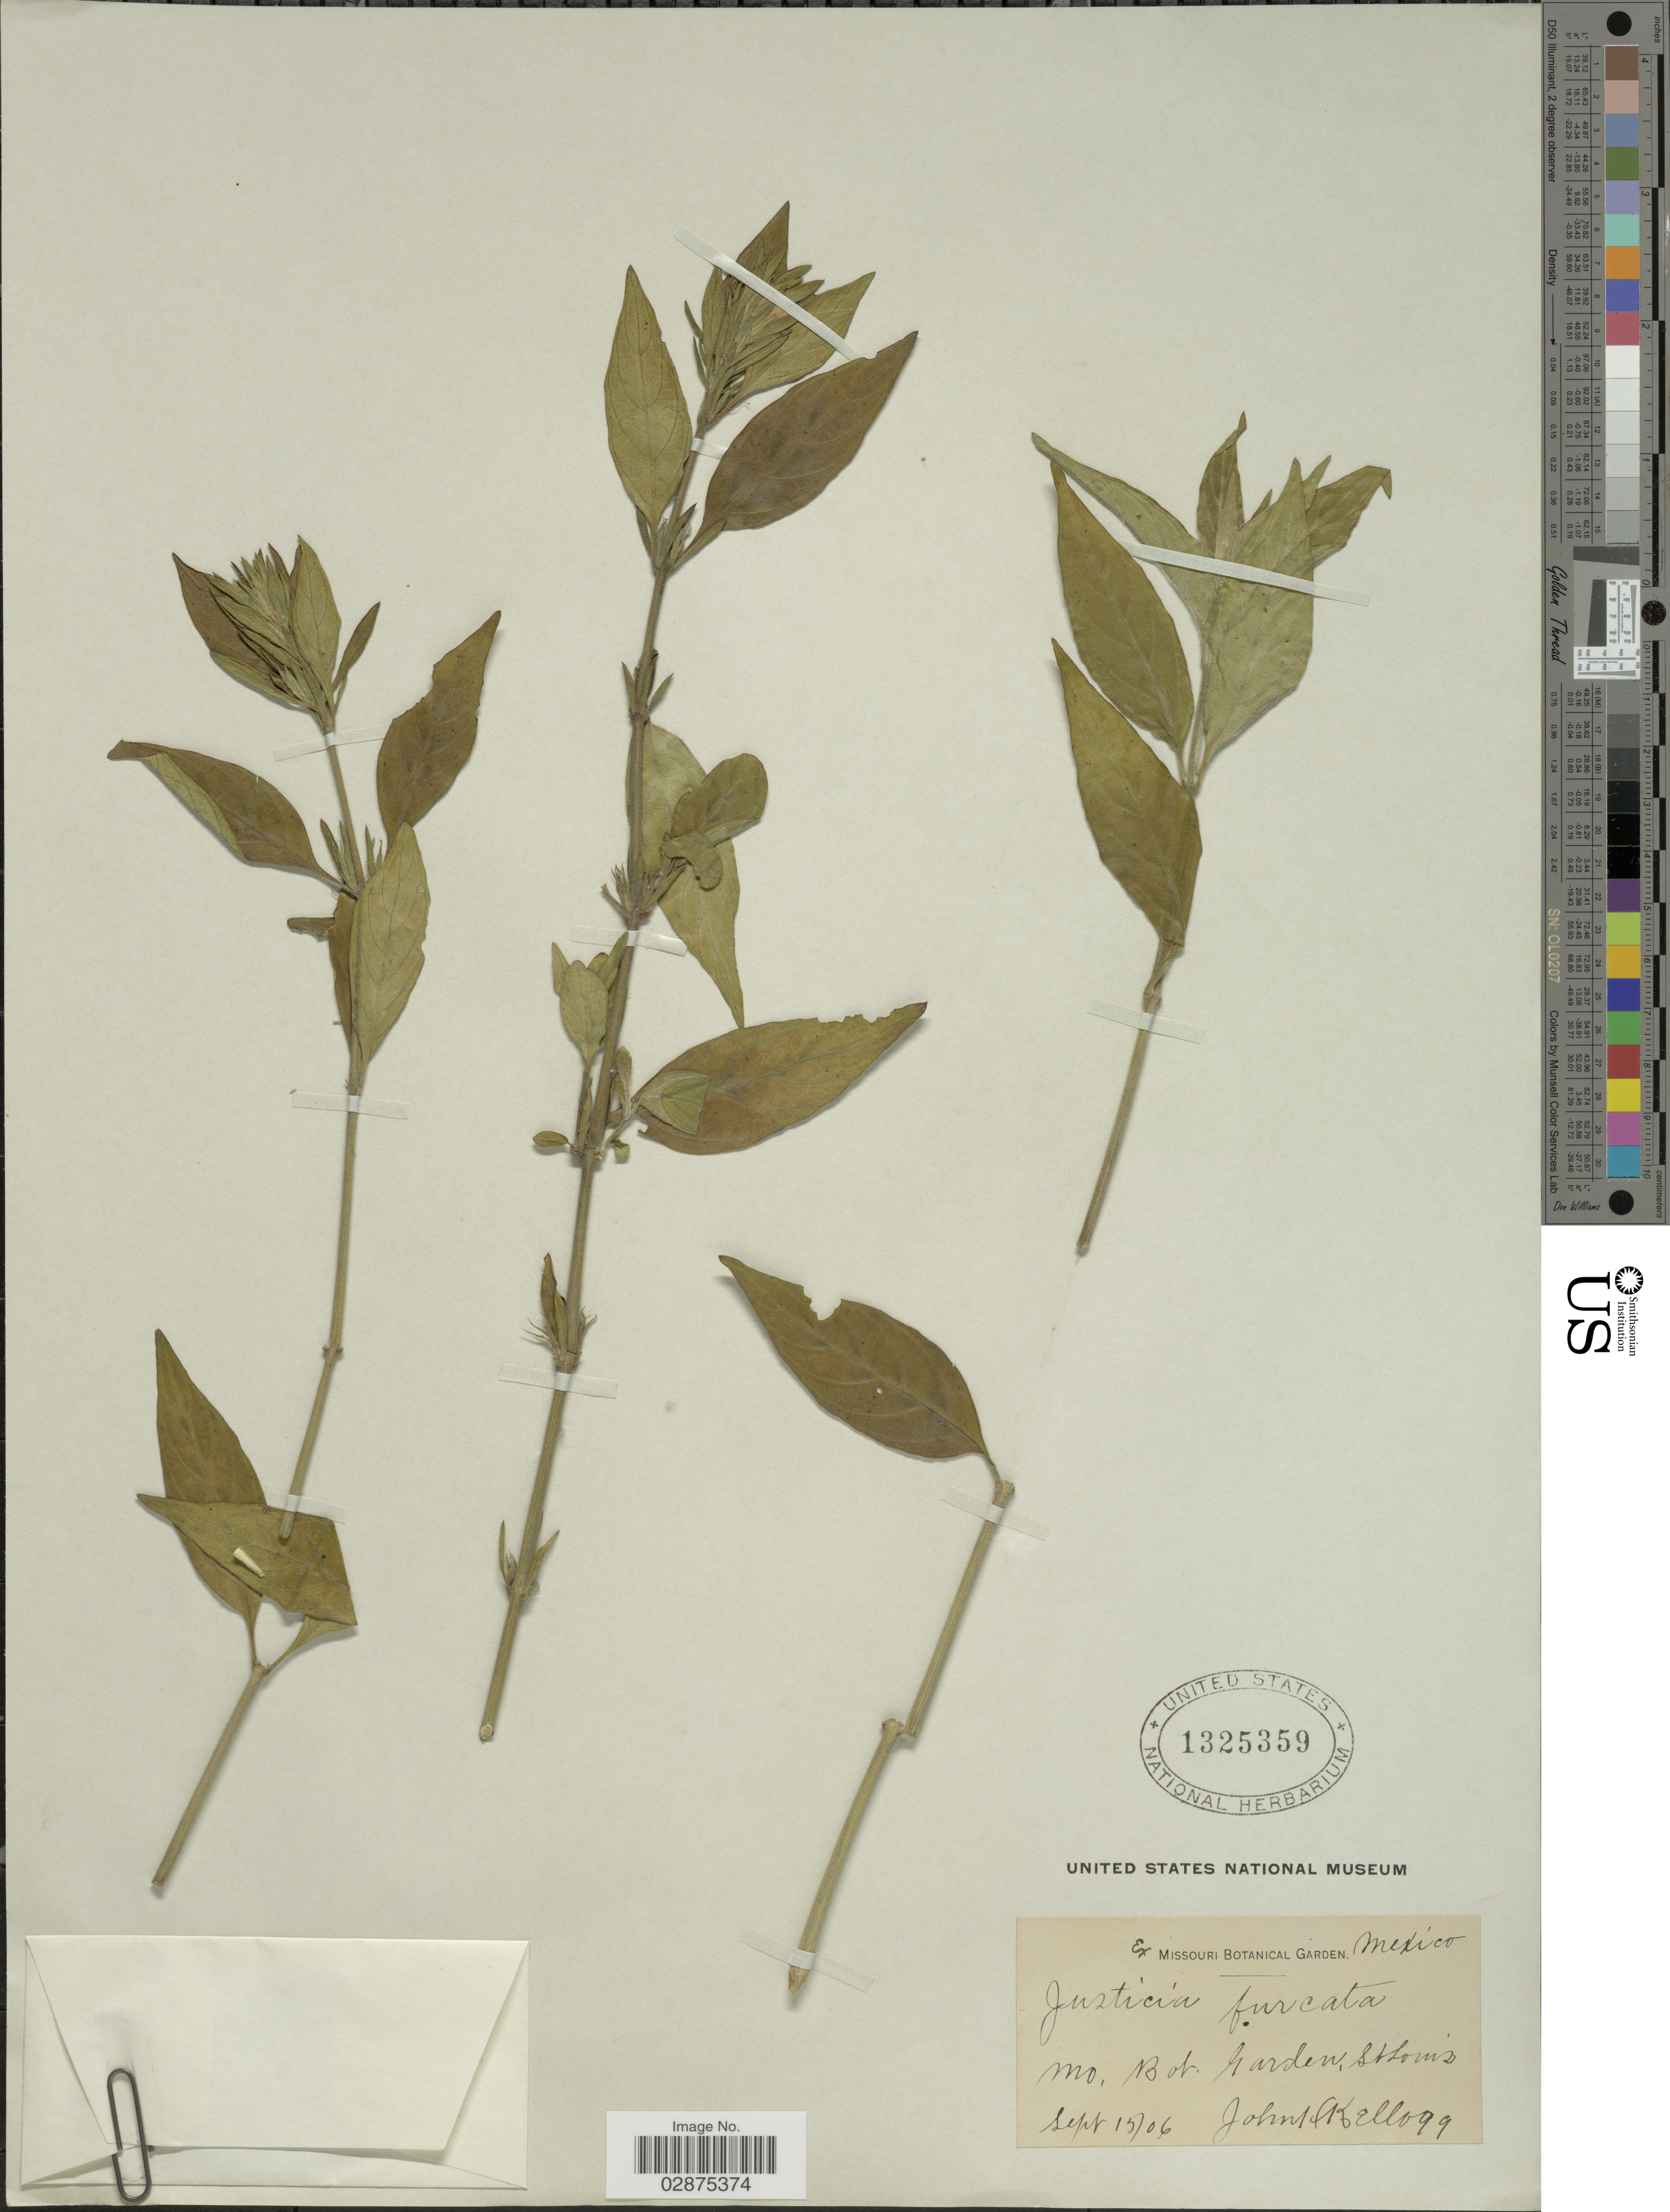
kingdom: Plantae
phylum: Tracheophyta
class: Magnoliopsida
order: Lamiales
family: Acanthaceae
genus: Justicia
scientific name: Justicia furcata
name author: Lam.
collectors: J. H. Kellogg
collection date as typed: Transcribed d/m/y: 15/9/6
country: Mexico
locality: Mo. Bot. Garden, St Louis.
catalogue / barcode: US 1325359